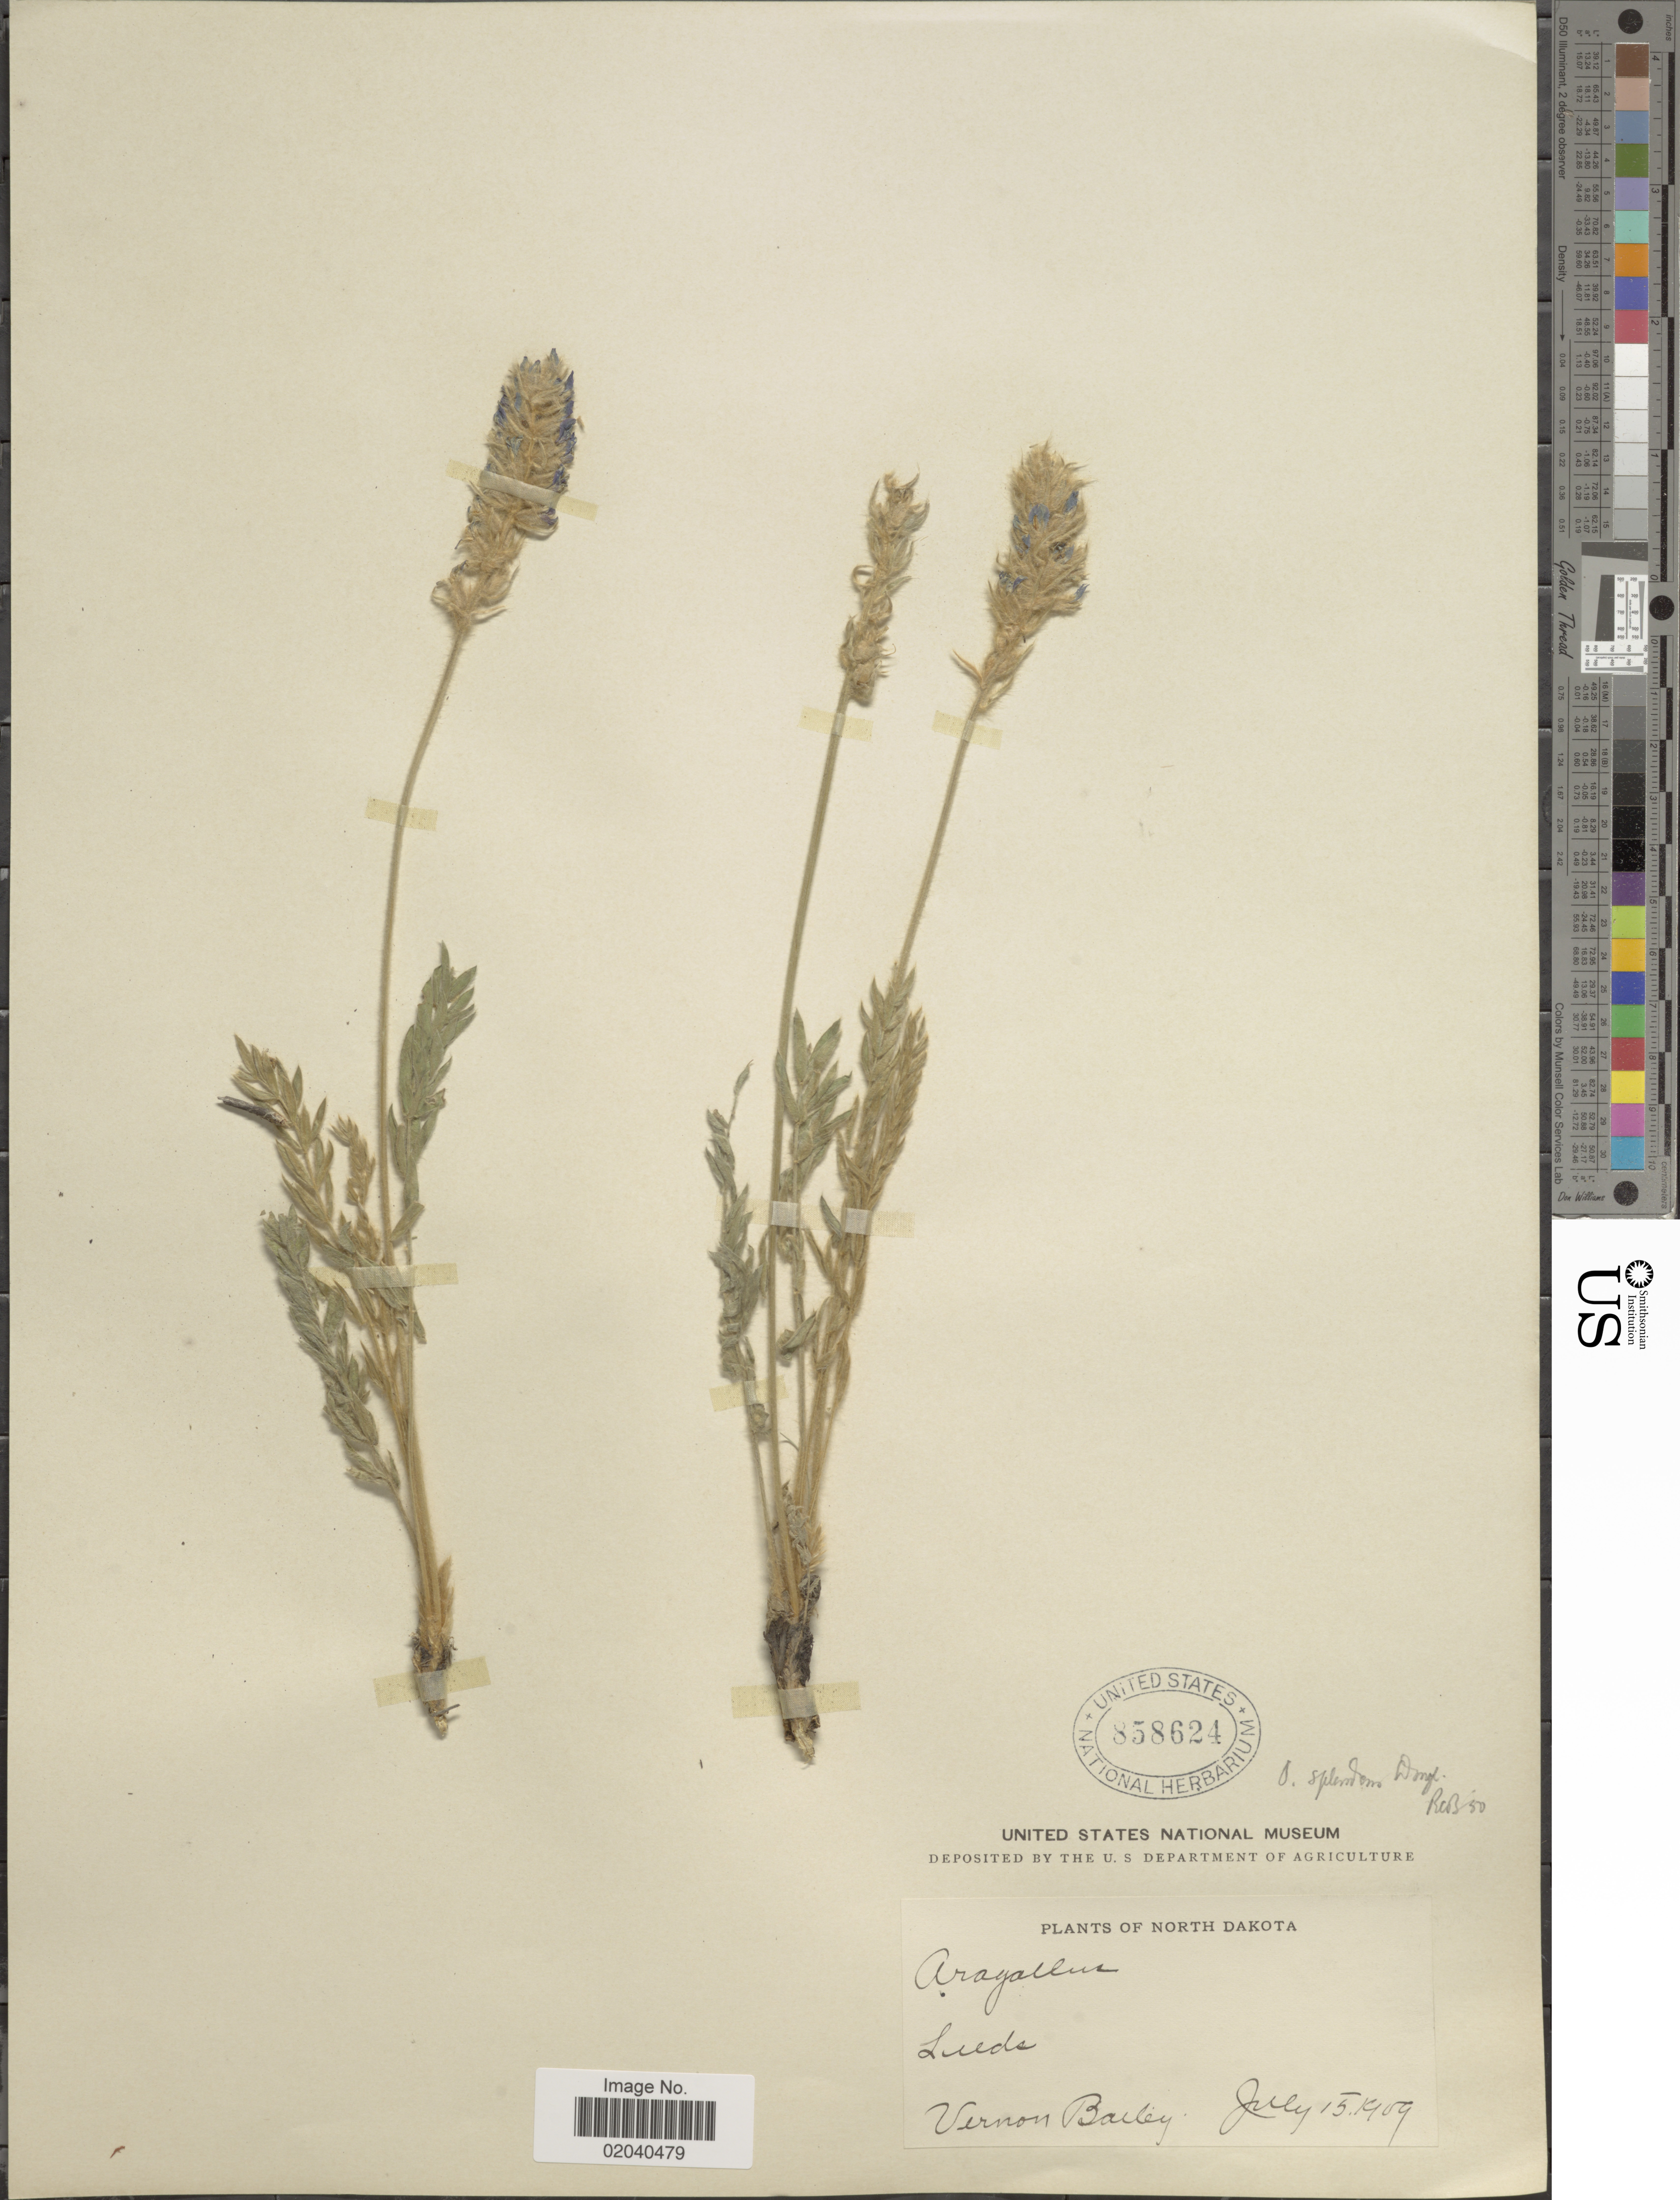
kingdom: Plantae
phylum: Tracheophyta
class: Magnoliopsida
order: Fabales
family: Fabaceae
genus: Oxytropis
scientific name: Oxytropis splendens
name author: Douglas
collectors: V. O. Bailey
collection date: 1909-07-15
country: United States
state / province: North Dakota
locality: Leeds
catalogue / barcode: US 858624